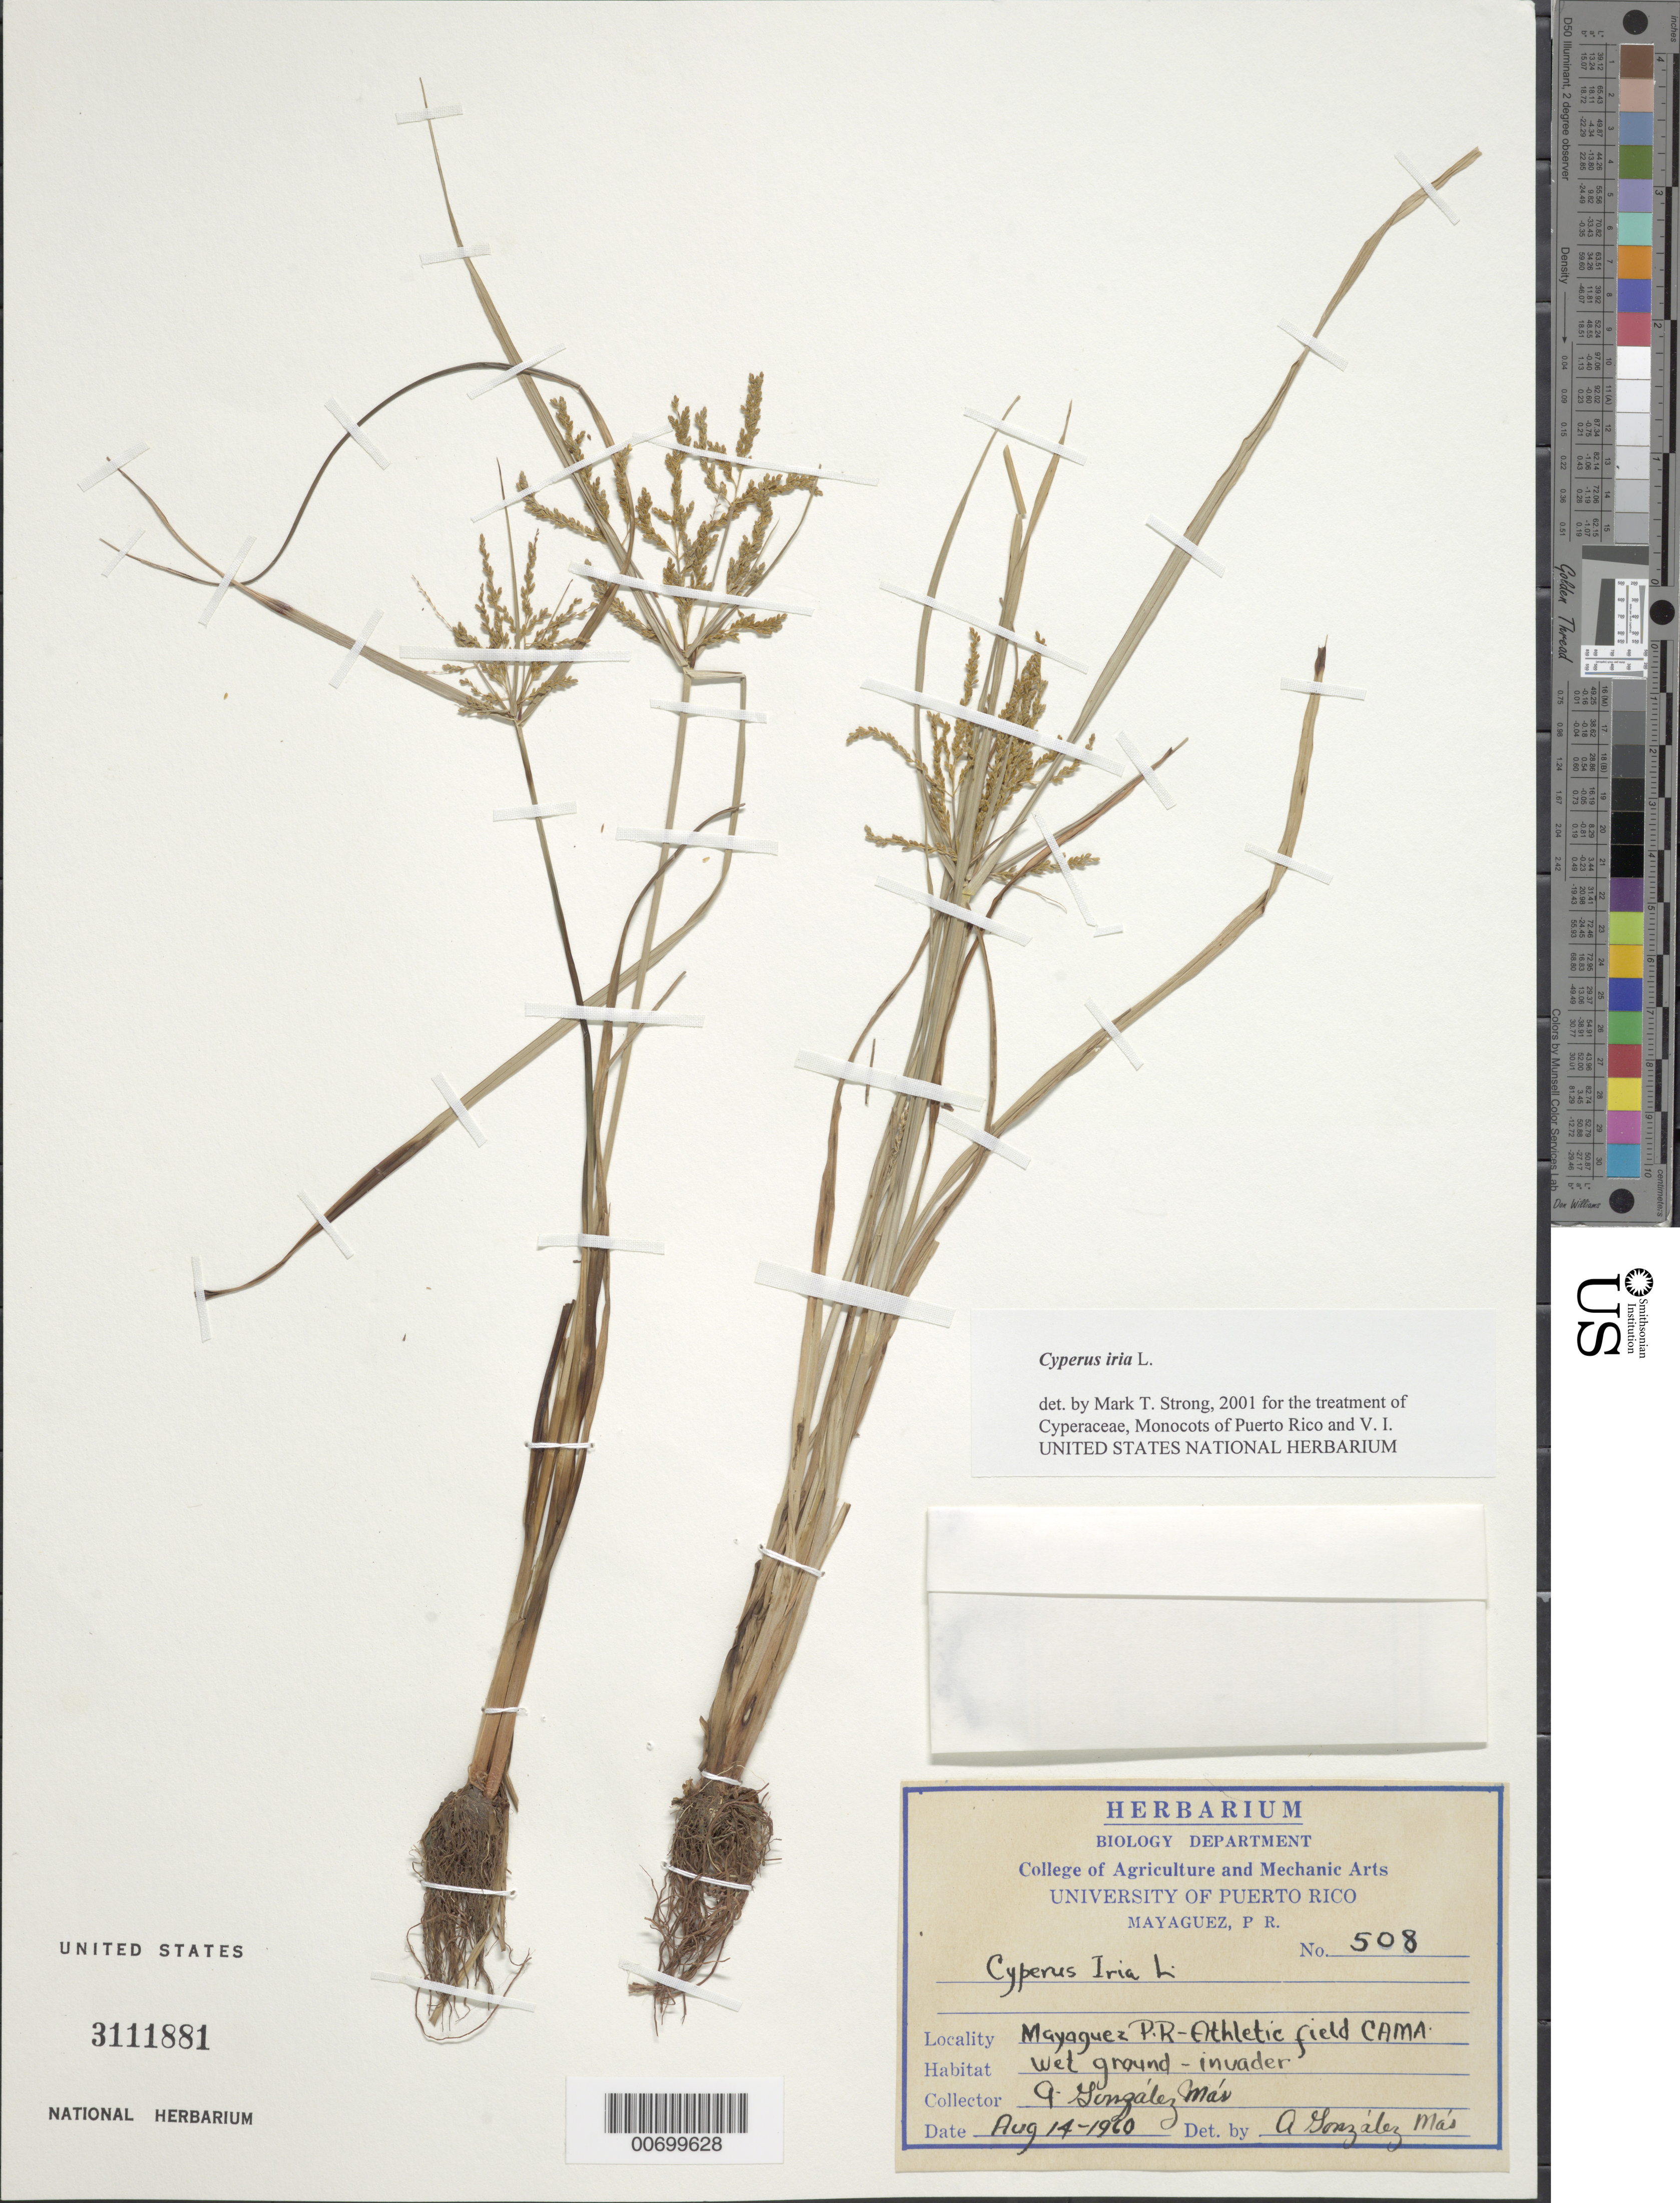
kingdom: Plantae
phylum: Tracheophyta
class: Liliopsida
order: Poales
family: Cyperaceae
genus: Cyperus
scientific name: Cyperus iria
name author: L.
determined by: Strong, M. T., (US), Smithsonian Institution - National Museum of Natural History (UNITED STATES)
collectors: A. González Más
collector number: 508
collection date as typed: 14 Aug 1960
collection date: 1960-08-14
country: Puerto Rico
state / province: Mayagüez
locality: Mayagüez: Athletic Field (CAMA).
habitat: Wet place (invasive).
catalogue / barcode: US 3111881